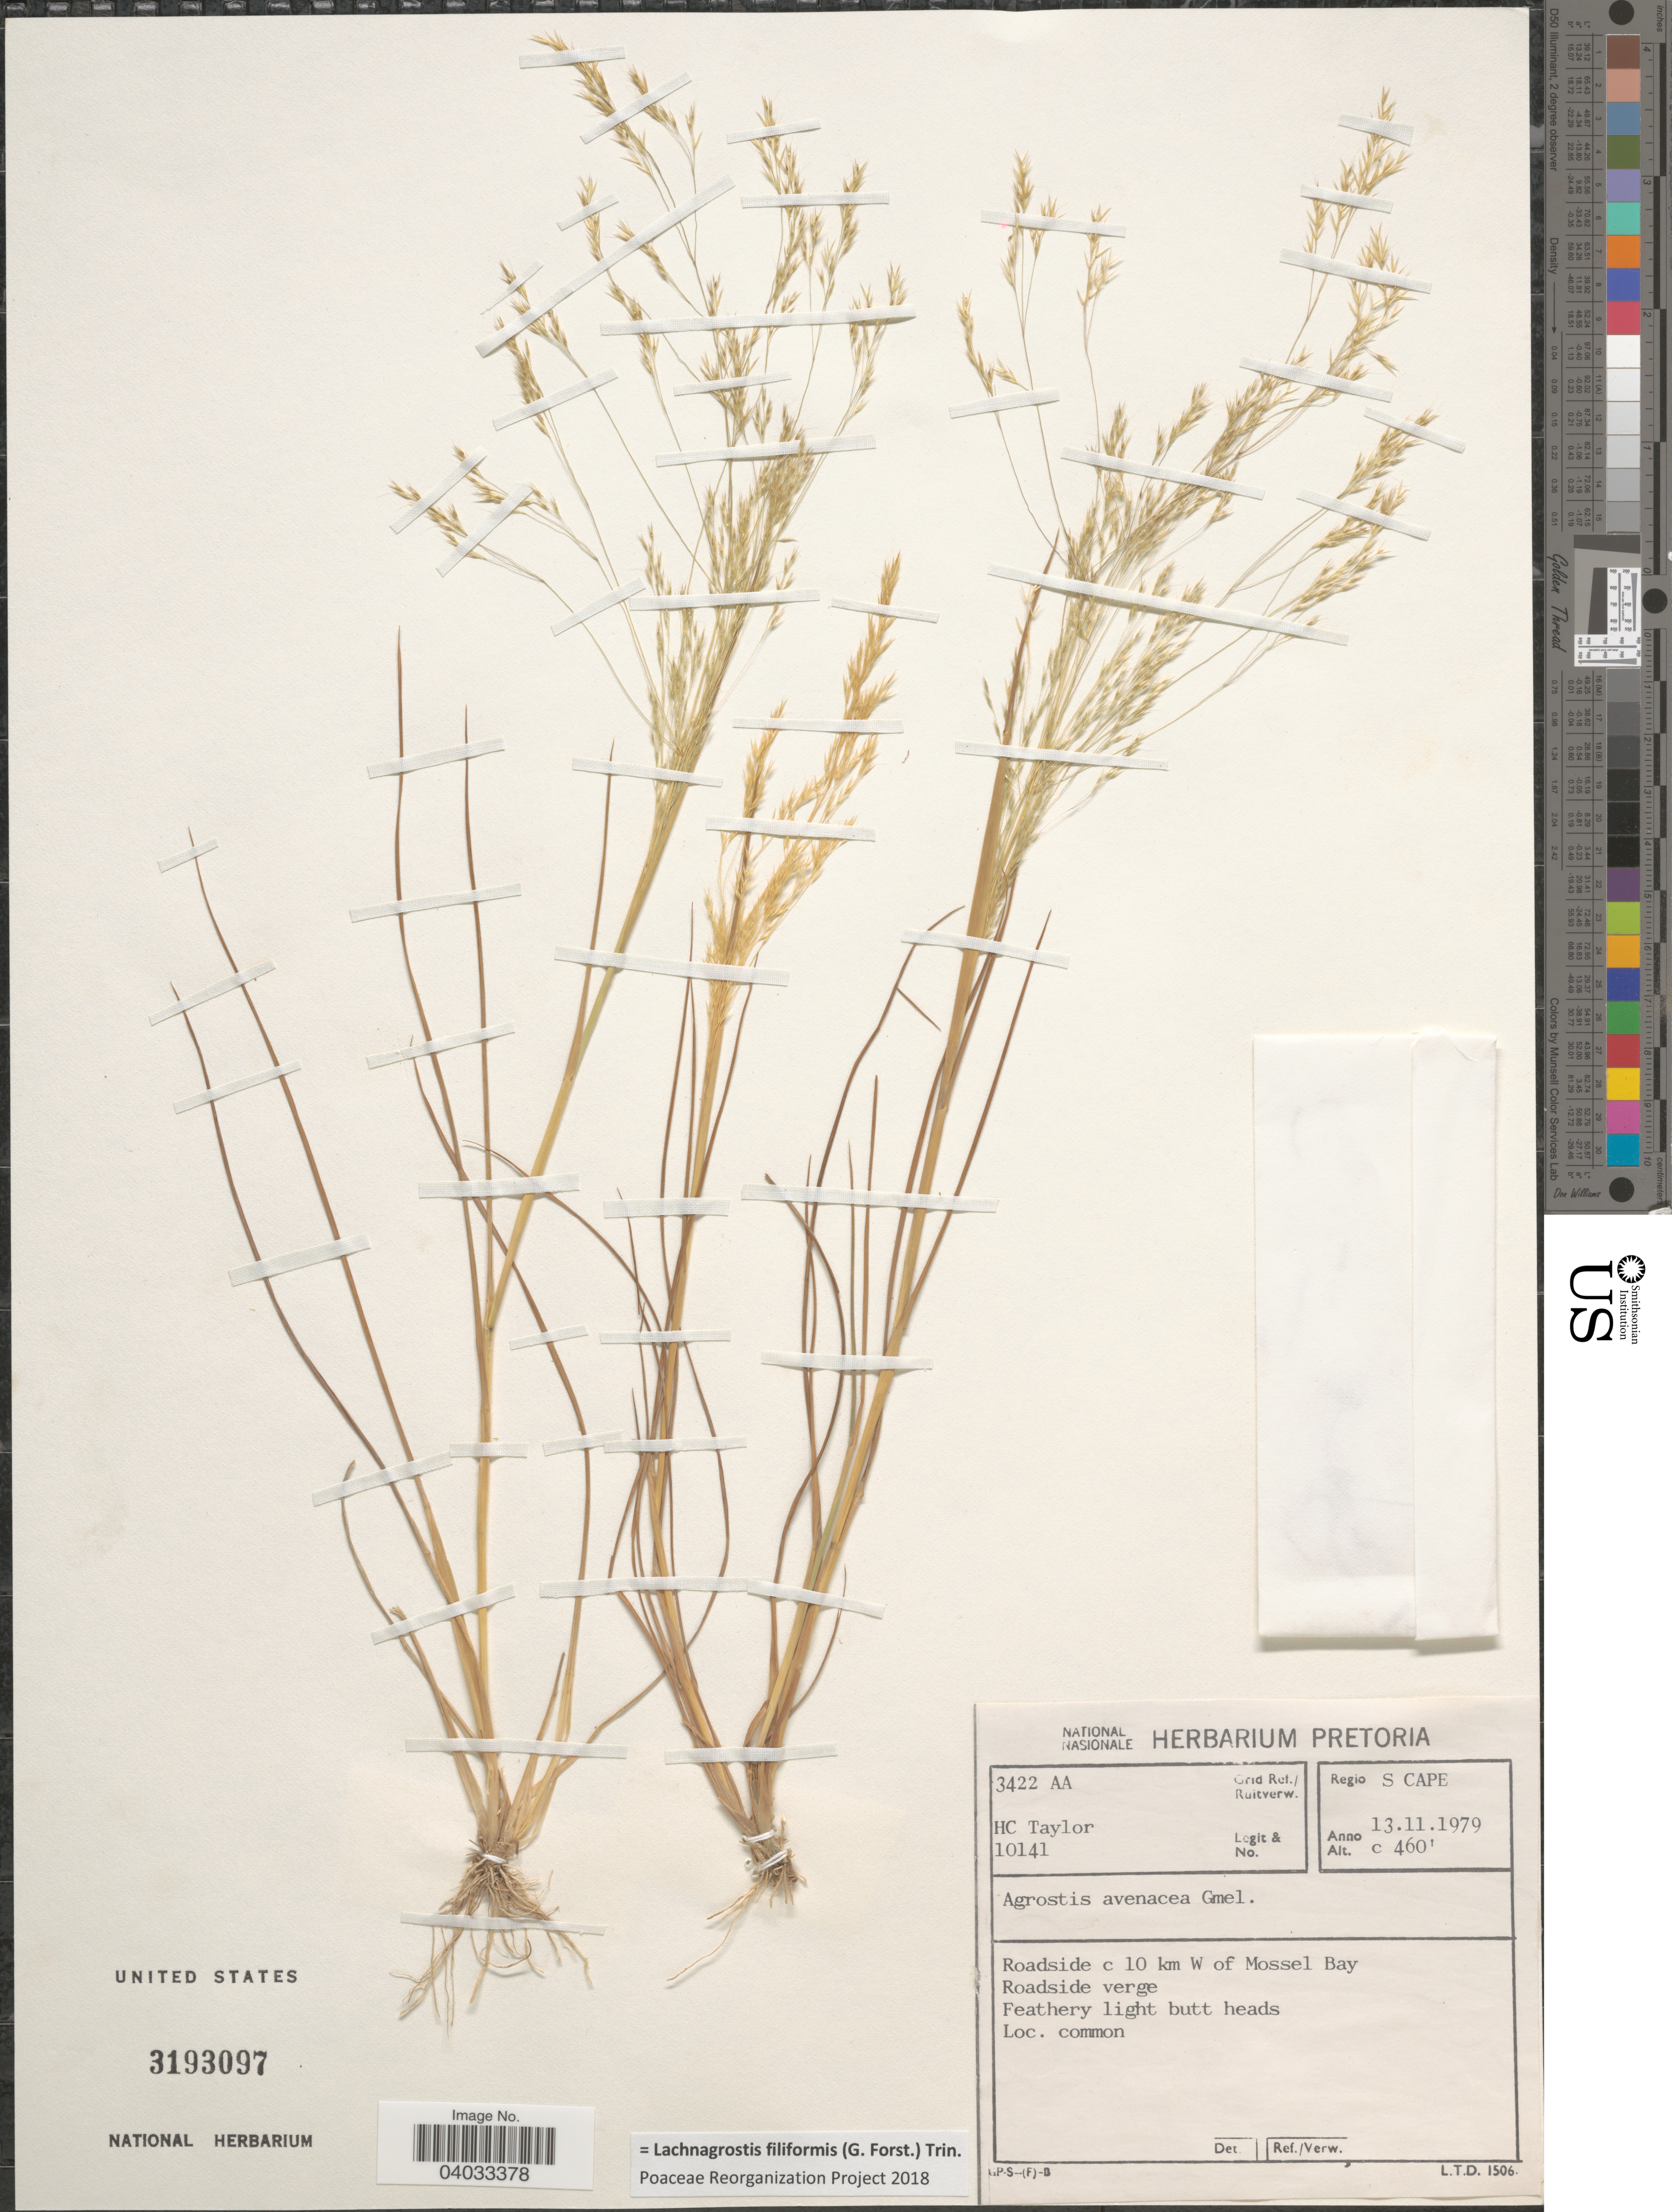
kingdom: Plantae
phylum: Tracheophyta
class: Liliopsida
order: Poales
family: Poaceae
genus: Lachnagrostis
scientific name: Lachnagrostis filiformis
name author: (J.R. Forst.) Trin.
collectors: H. Taylor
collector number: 10141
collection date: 1979-11-13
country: South Africa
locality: Grid Ref./ Ruitverw. 3422 AA. Regio S Cape. Roadside c 10 km W of Mossel Bay.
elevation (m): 140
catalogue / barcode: US 3193097